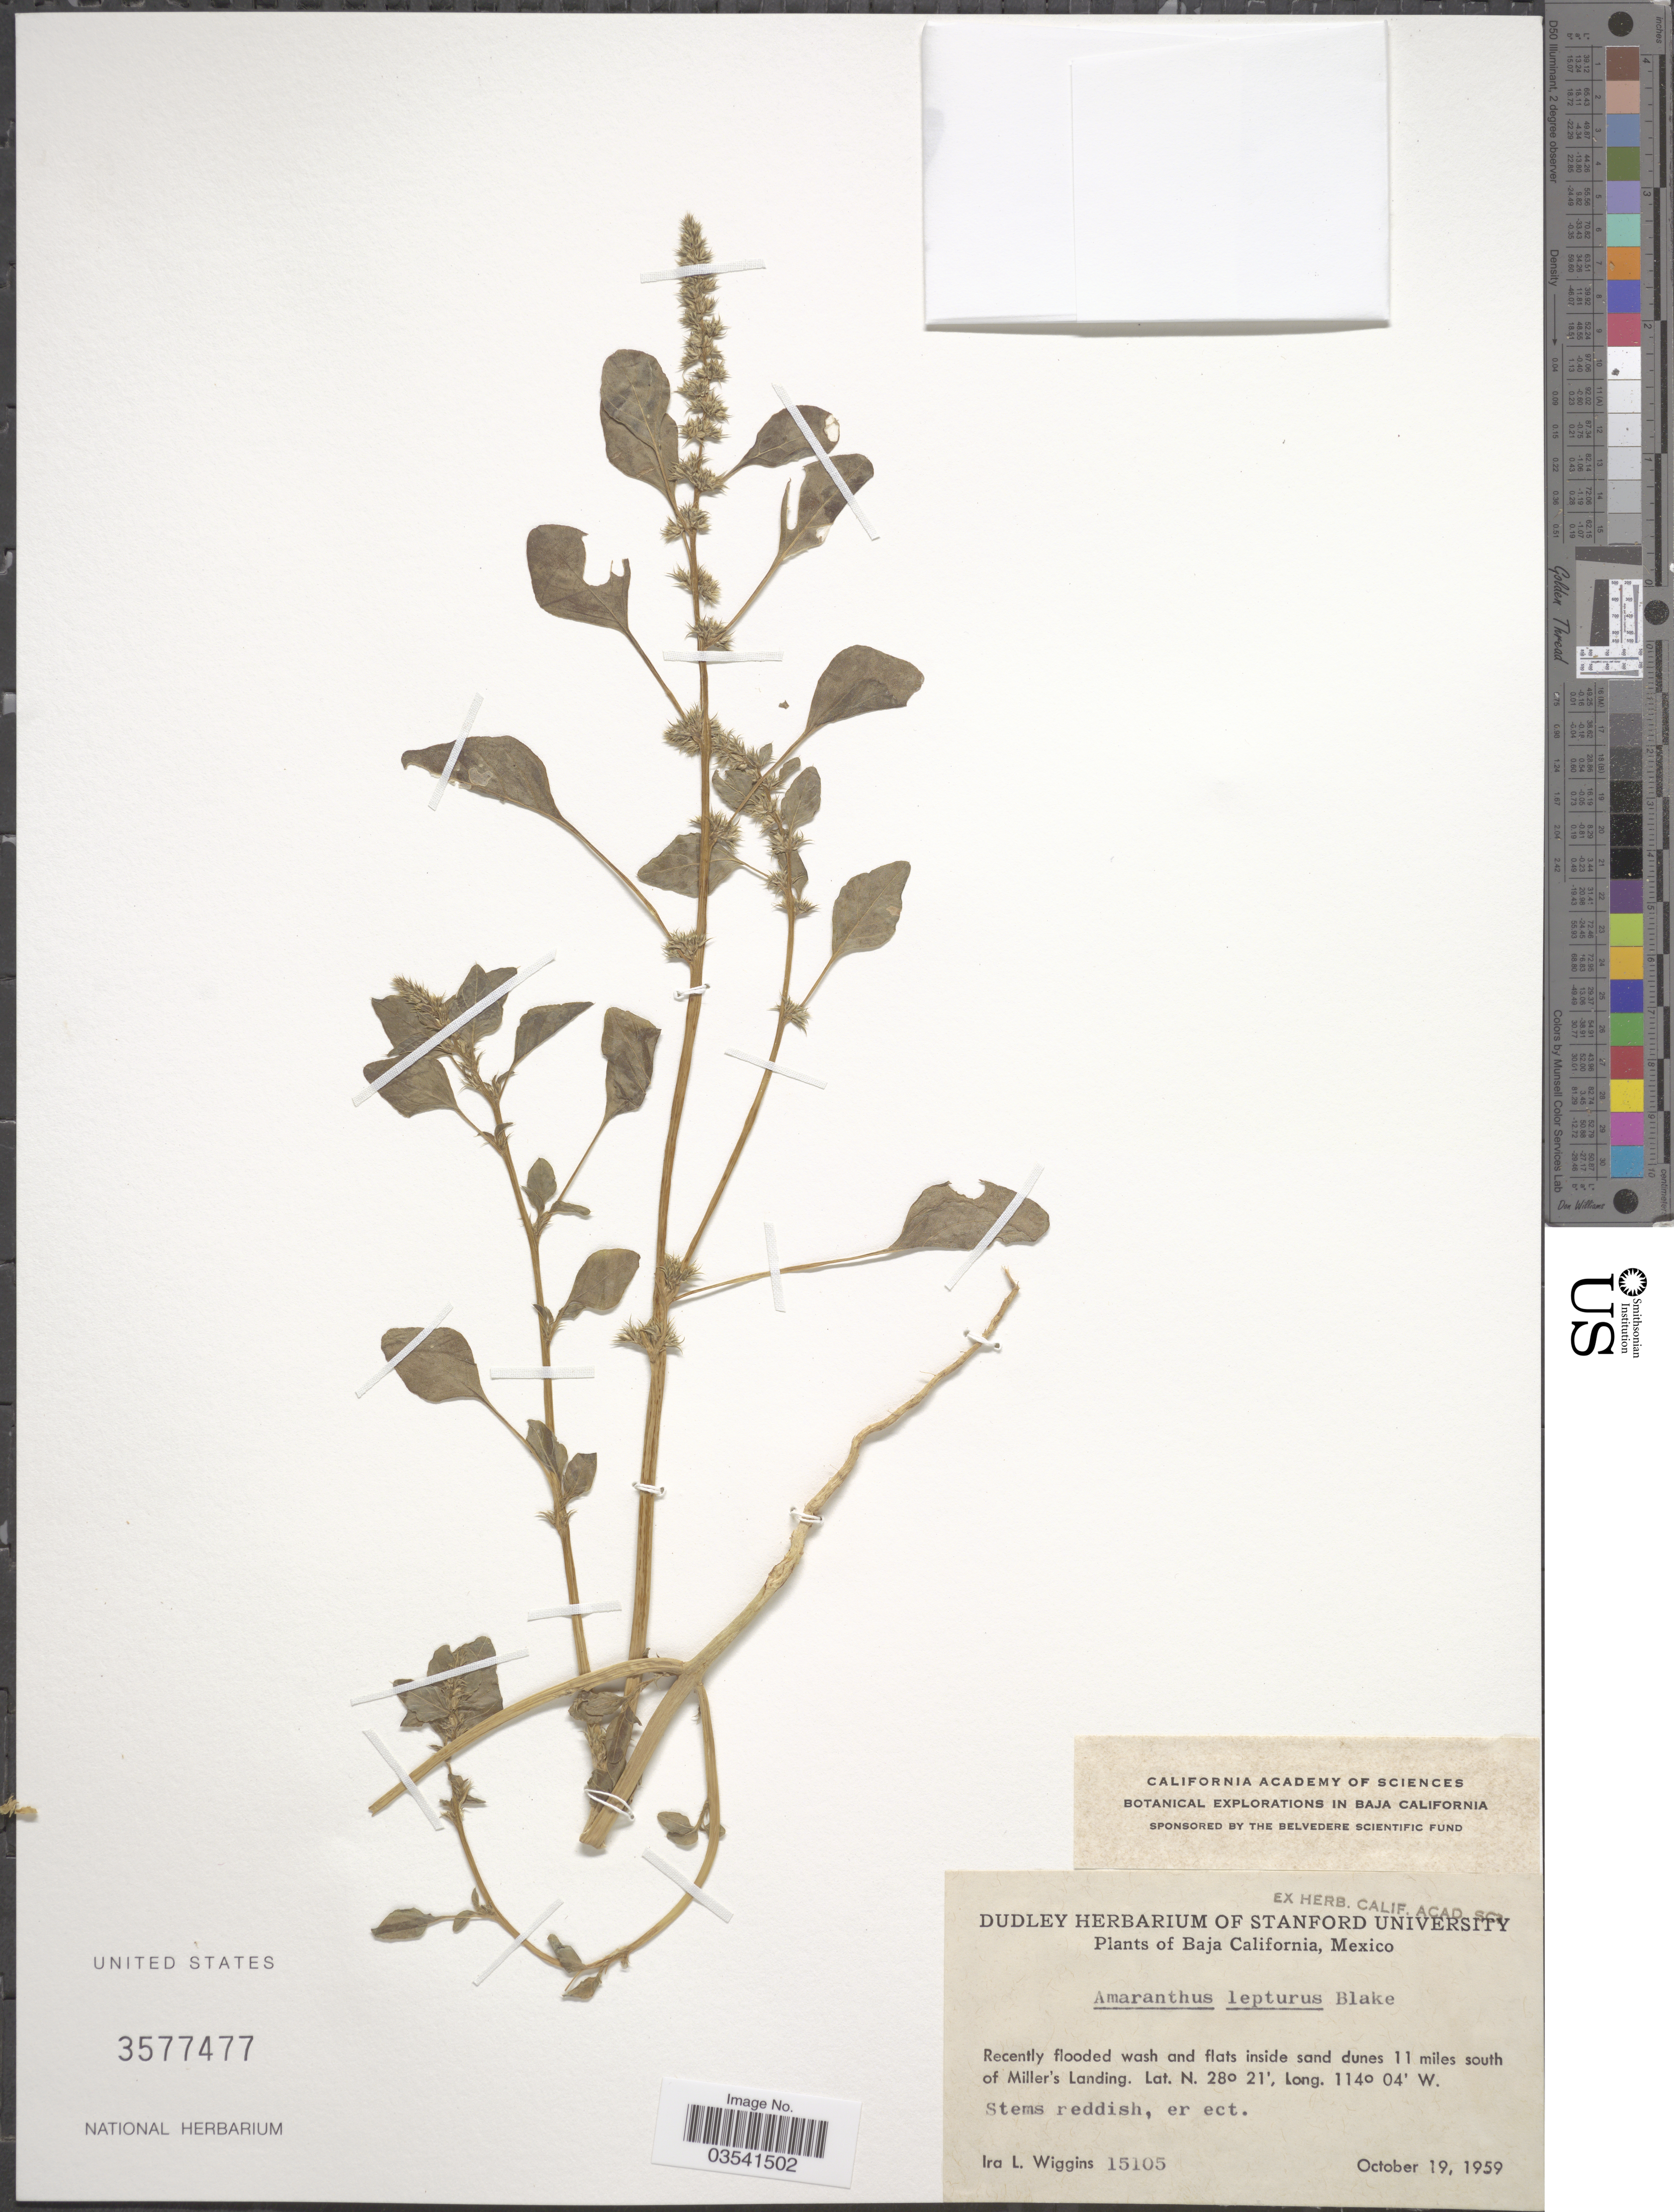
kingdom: Plantae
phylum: Tracheophyta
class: Magnoliopsida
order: Caryophyllales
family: Amaranthaceae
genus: Amaranthus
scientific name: Amaranthus lepturus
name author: S.F. Blake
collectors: I. L. Wiggins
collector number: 15105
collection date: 1959-10-19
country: Mexico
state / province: Baja California Norte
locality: Recently flooded wash and flats inside sand dunes 11 miles south of Miller's Landing.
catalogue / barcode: US 3577477